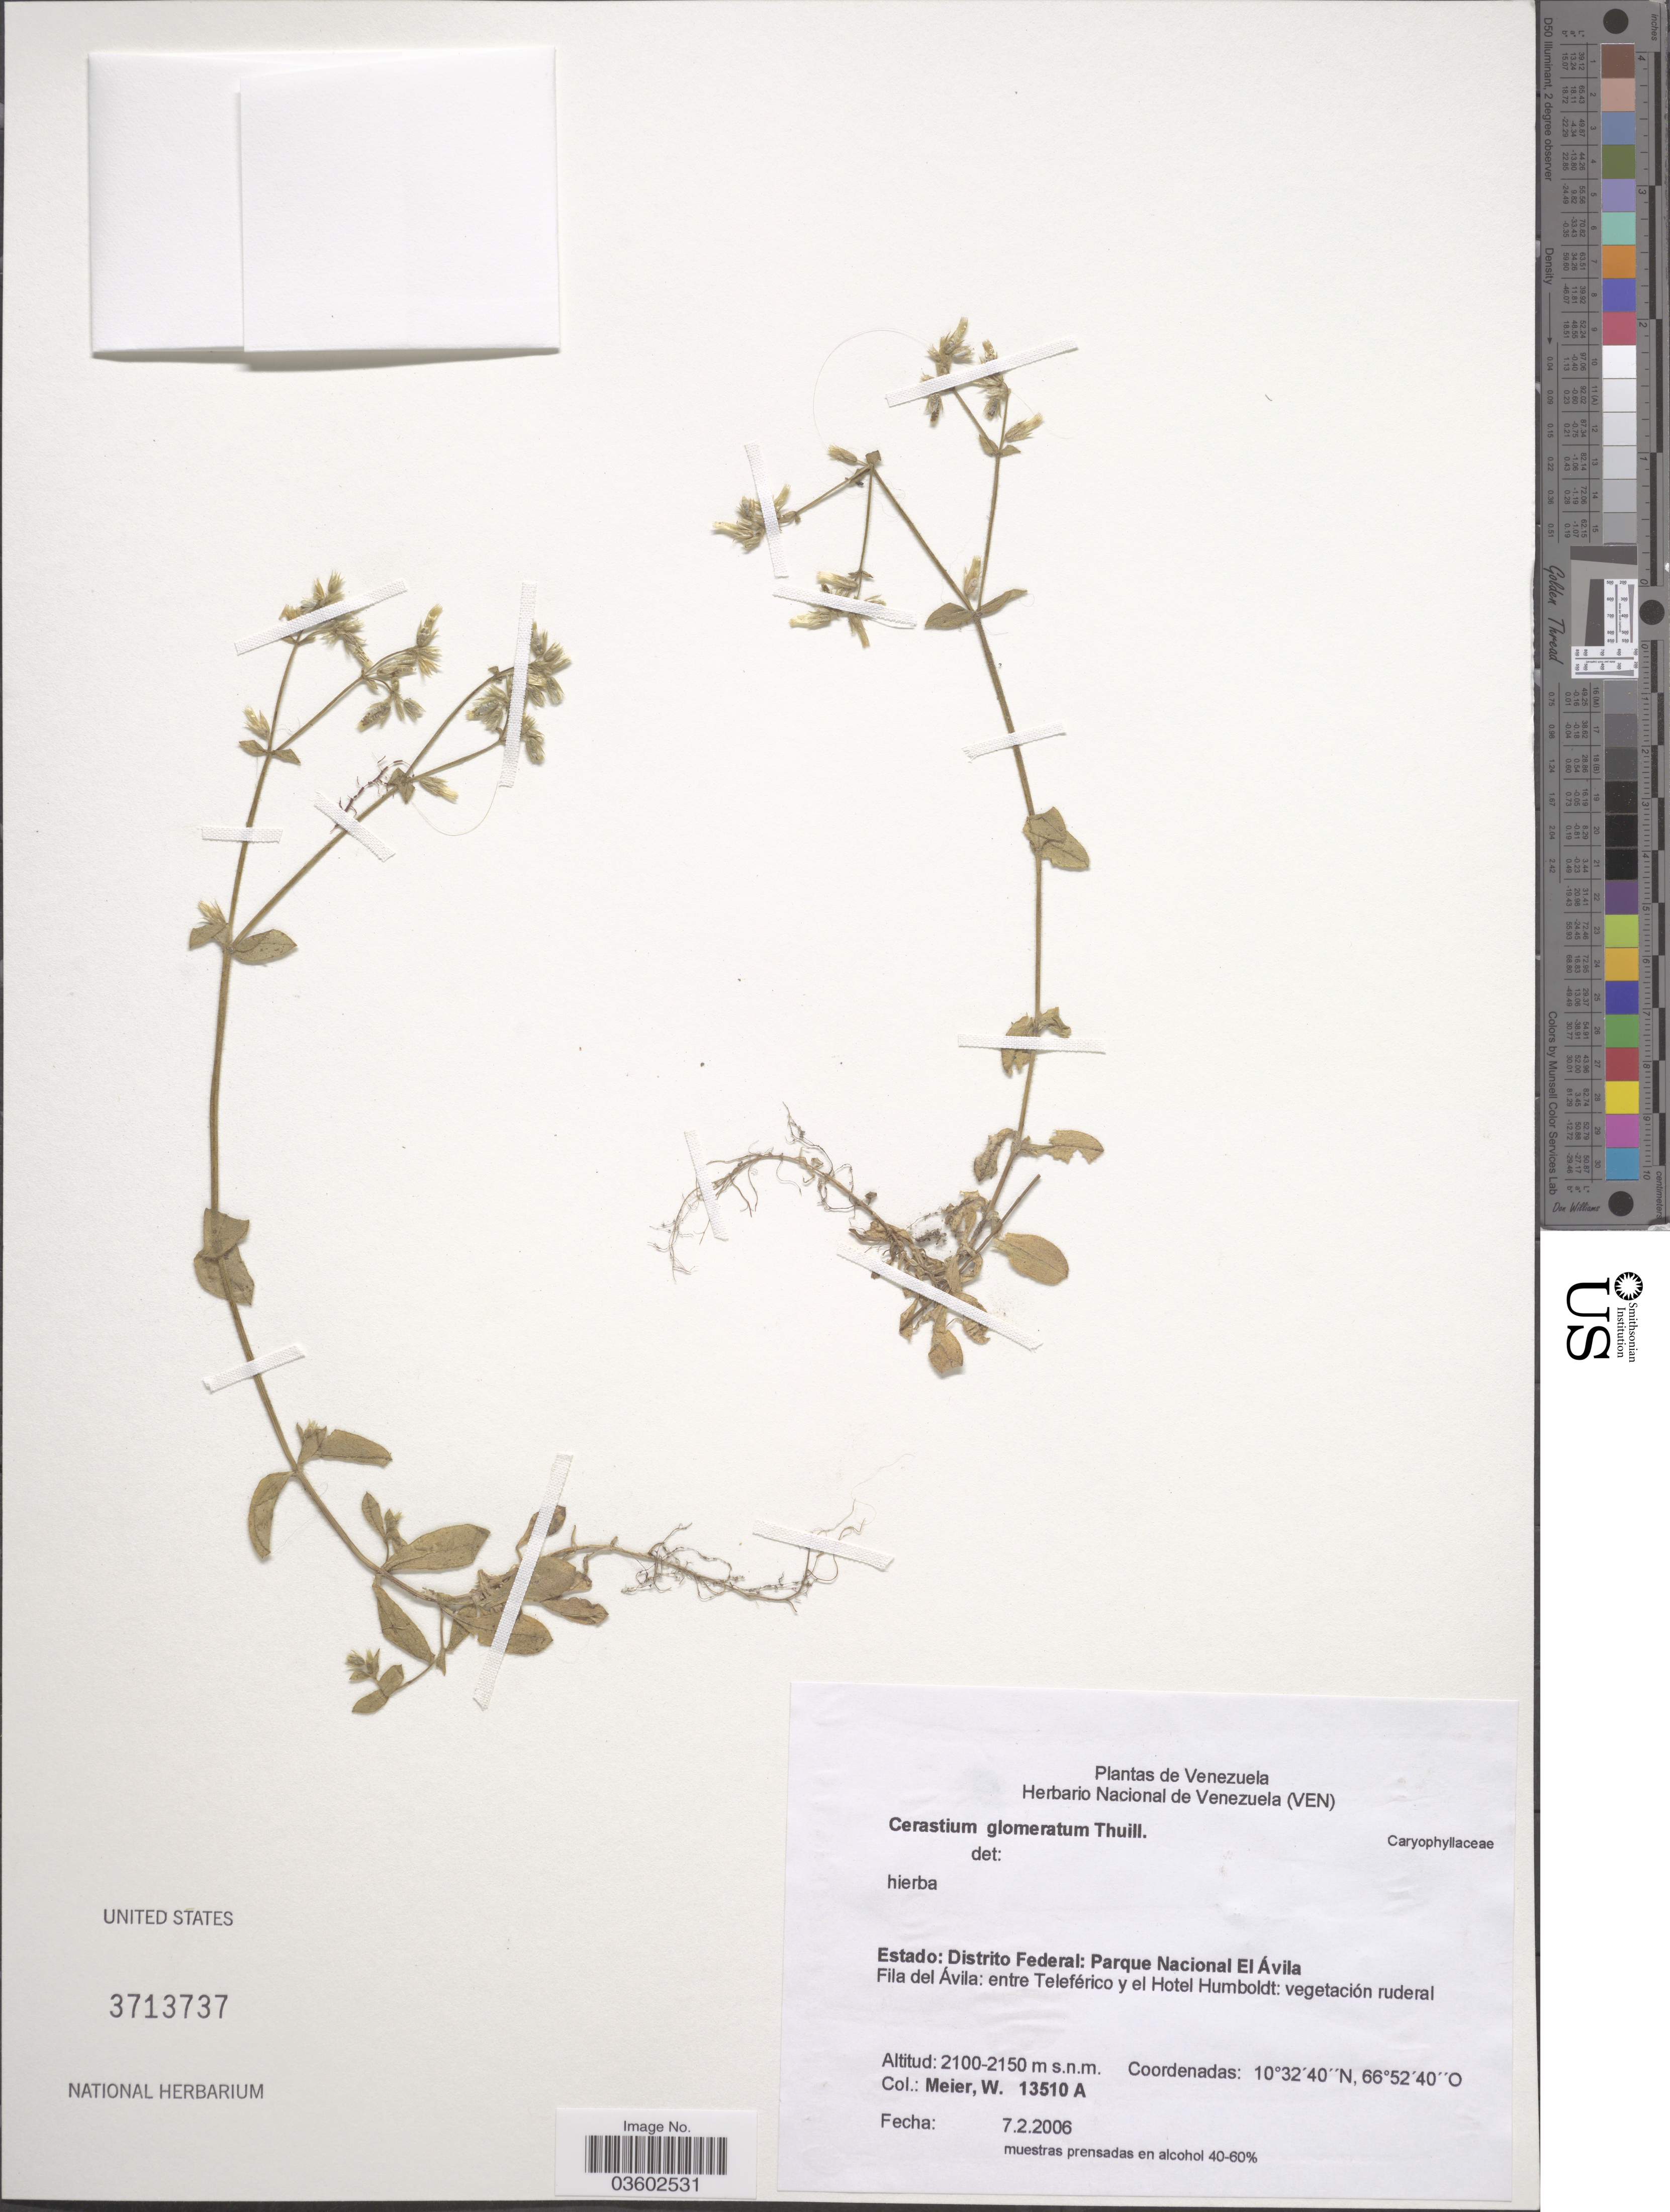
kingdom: Plantae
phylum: Tracheophyta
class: Magnoliopsida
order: Caryophyllales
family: Caryophyllaceae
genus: Cerastium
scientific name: Cerastium glomeratum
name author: Thuill.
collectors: W. Meier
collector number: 13510A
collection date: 2006-02-07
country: Venezuela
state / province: Miranda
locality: Estado: Distrito Federal: Parque Nacional El Ávila. Filla del Ávila: entre Teleférico y el Hotel Humboldt.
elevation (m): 2100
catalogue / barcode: US 3713737